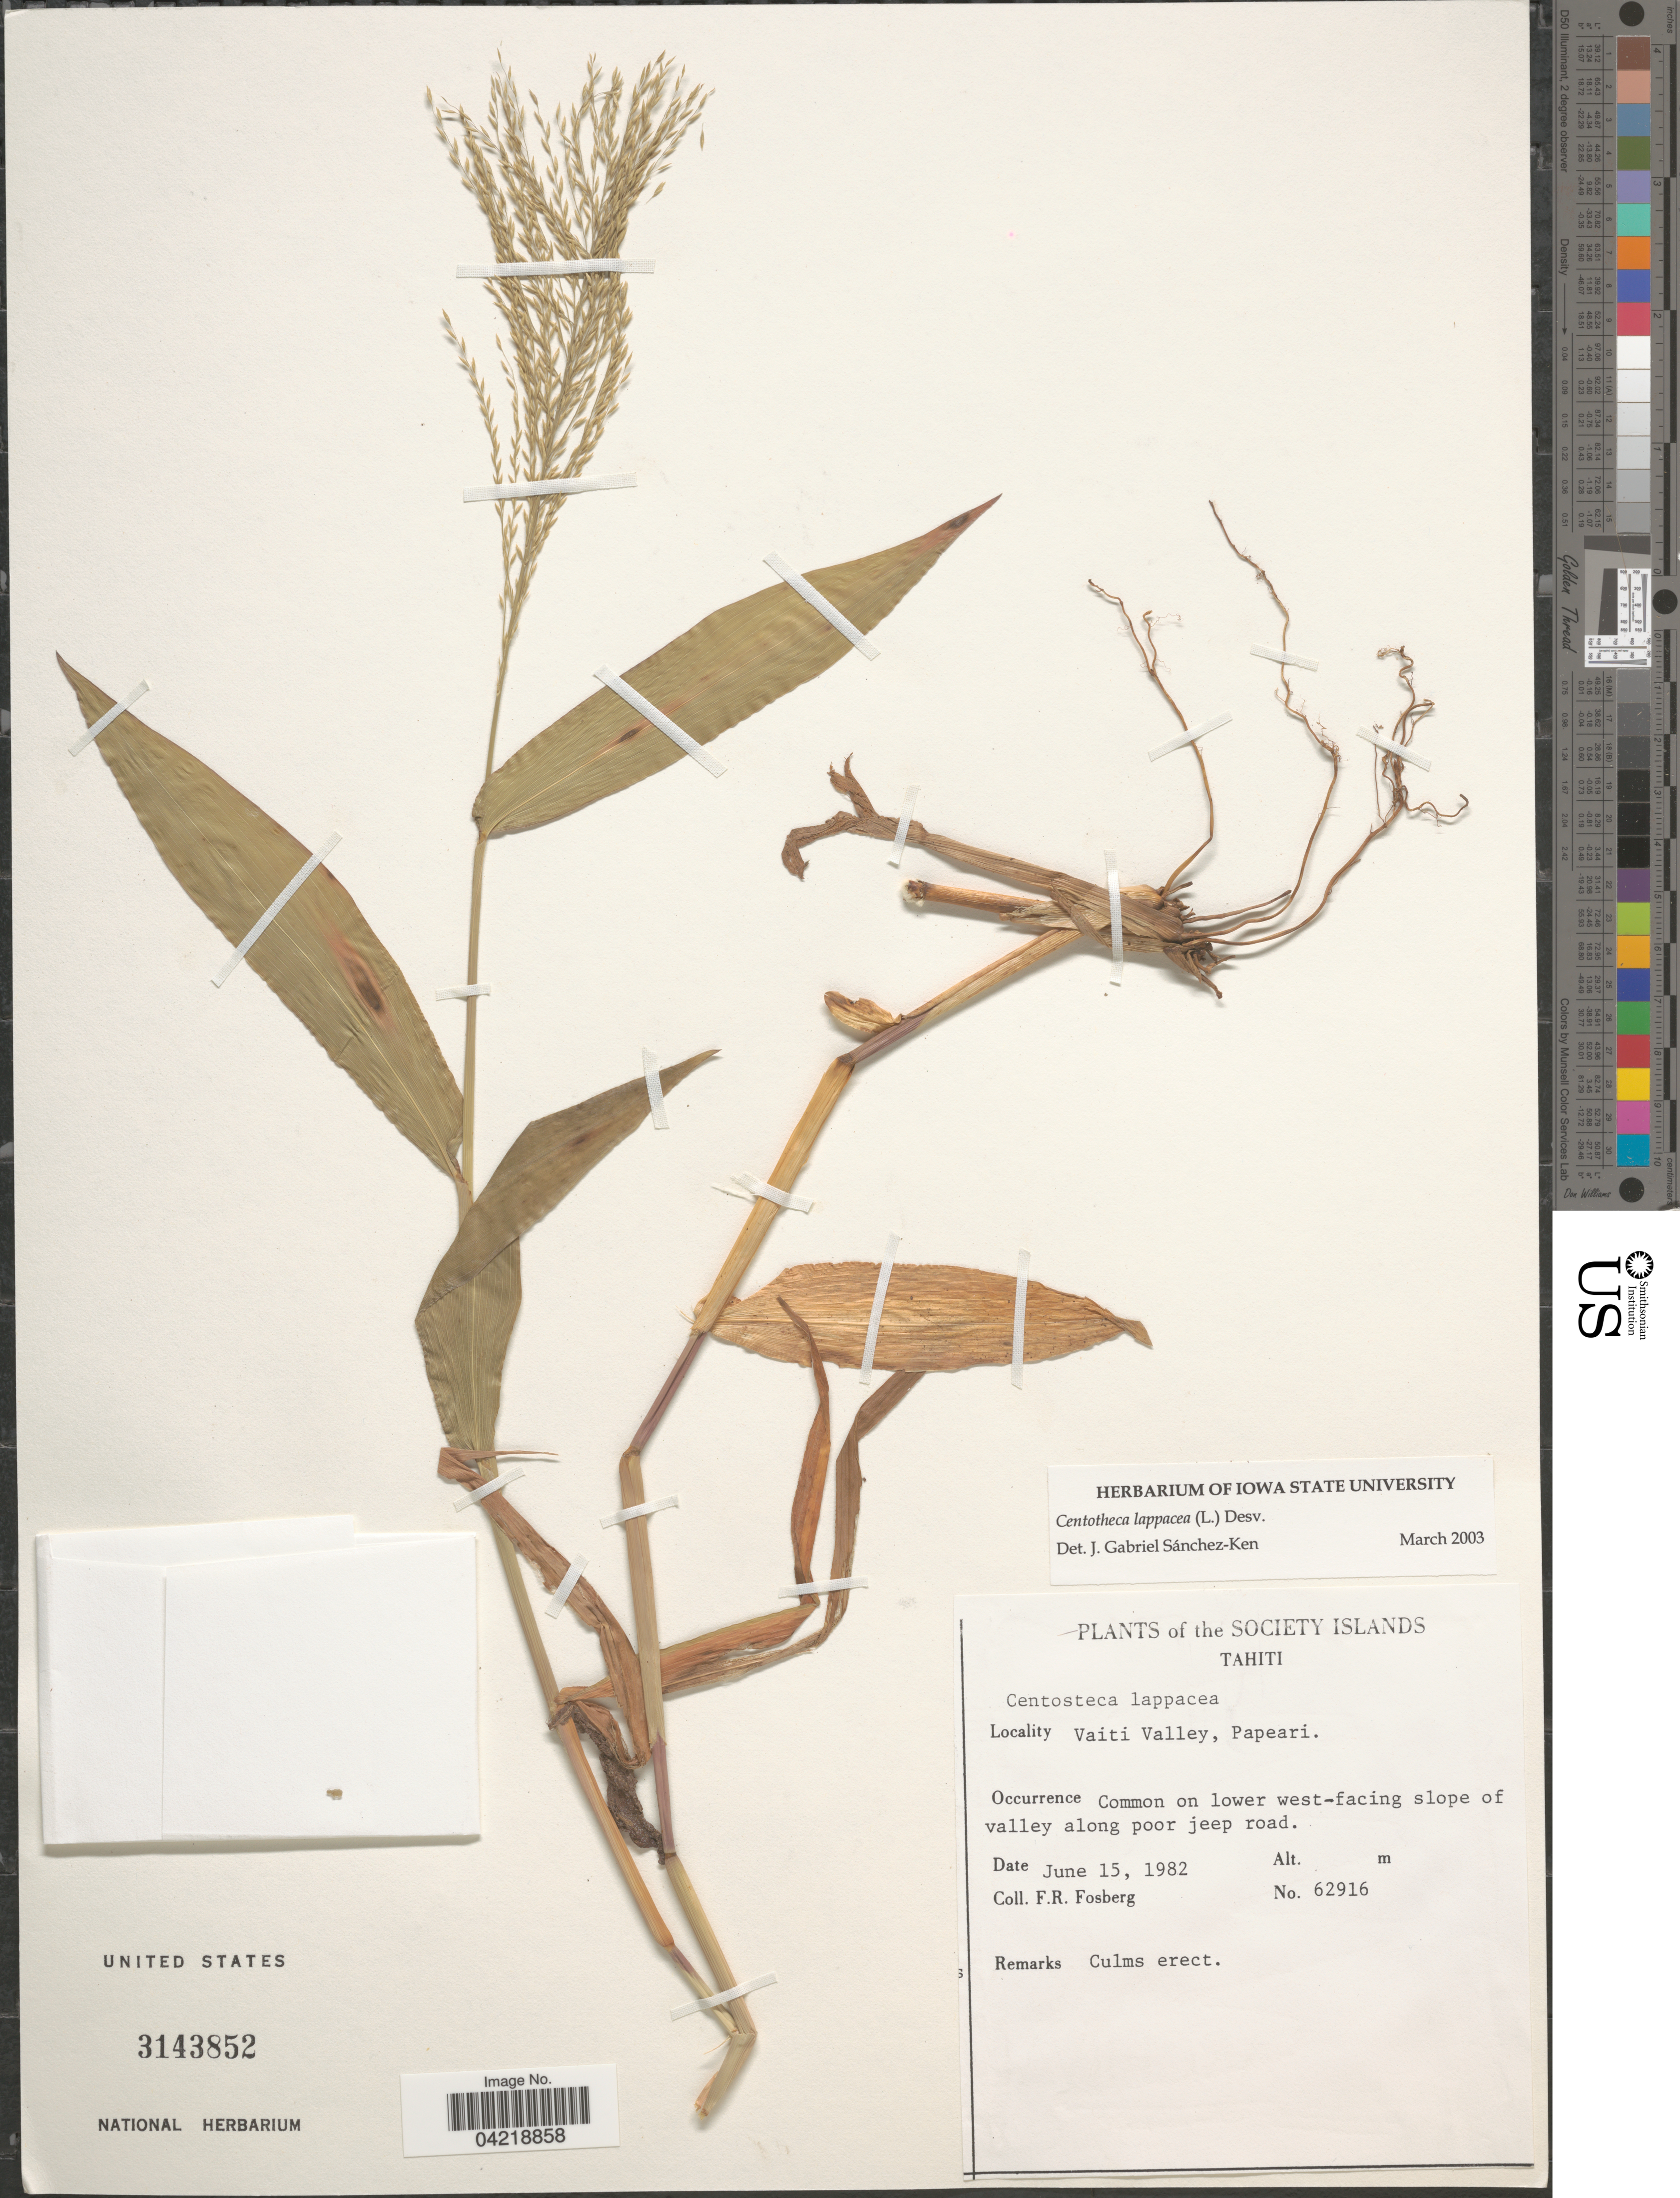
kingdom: Plantae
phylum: Tracheophyta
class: Liliopsida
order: Poales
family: Poaceae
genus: Centotheca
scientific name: Centotheca lappacea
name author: (L.) Desv.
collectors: F. R. Fosberg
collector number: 62916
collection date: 1982-06-15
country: French Polynesia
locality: Society Islands. Tahiti. Vaiti Valley, Papeari. Common on lower west-facing slope of valley along poor jeep road.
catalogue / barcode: US 3143852